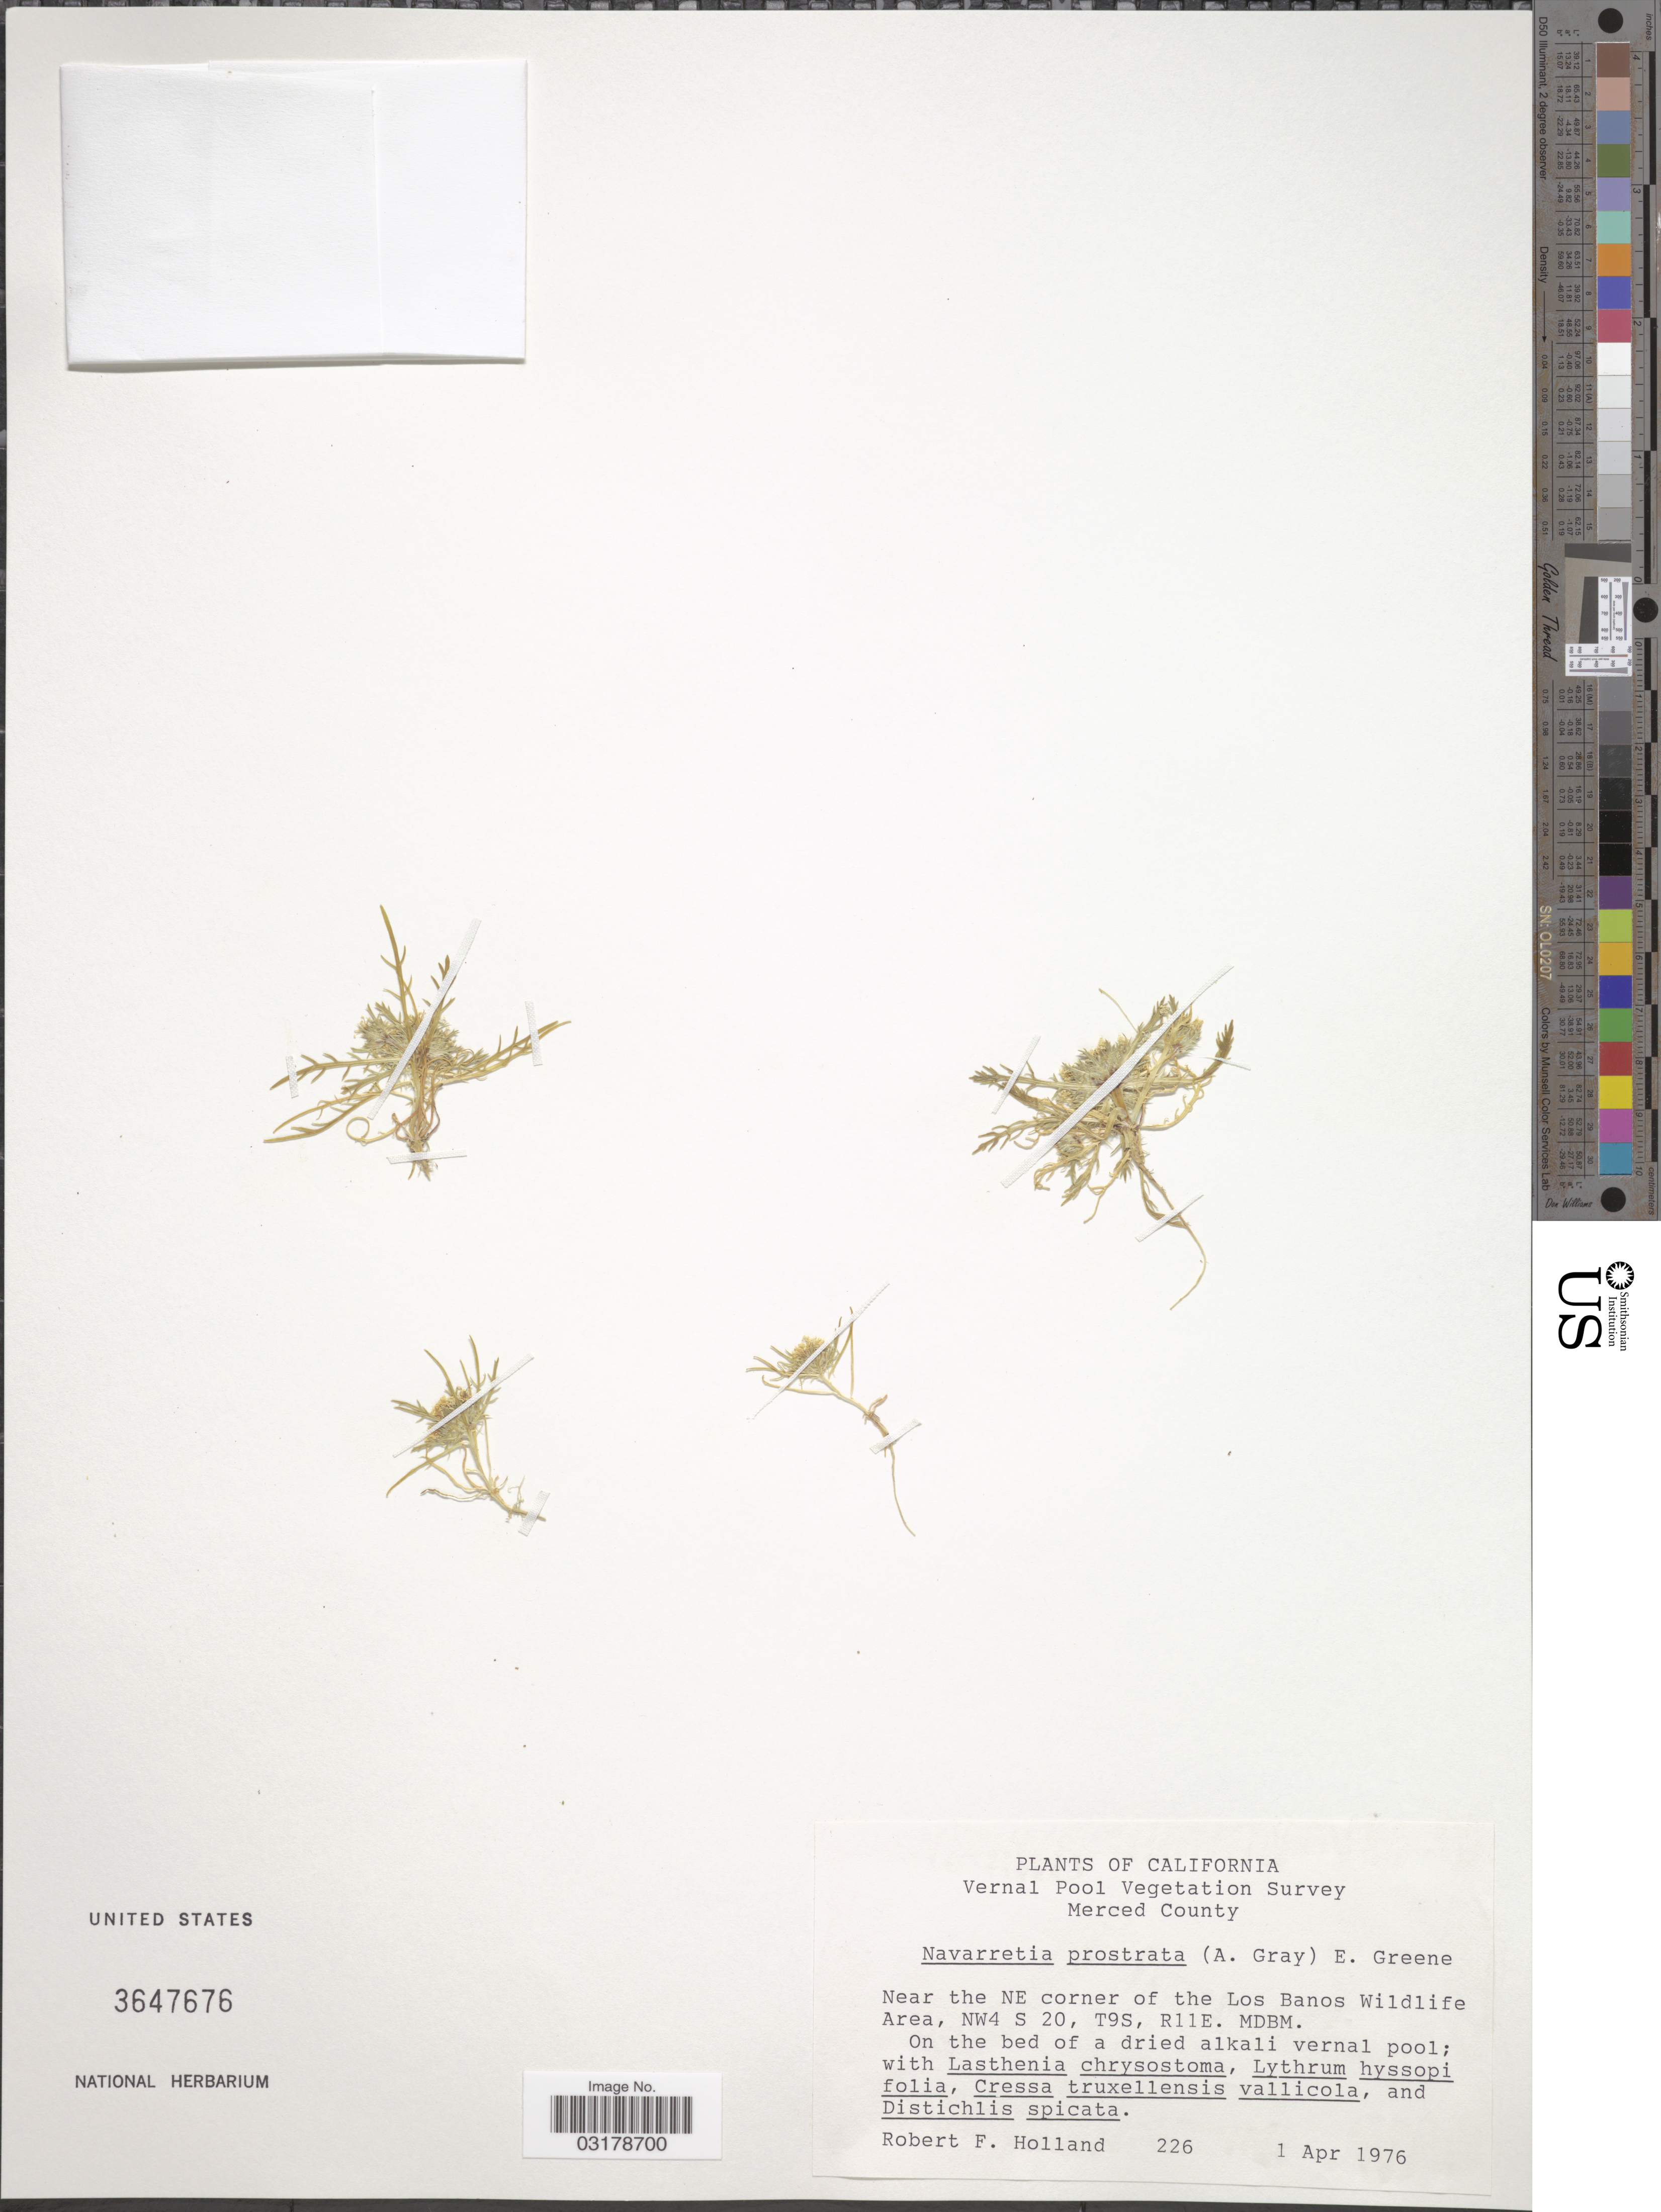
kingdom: Plantae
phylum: Tracheophyta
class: Magnoliopsida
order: Ericales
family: Polemoniaceae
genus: Navarretia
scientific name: Navarretia prostrata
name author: (A. Gray) S.W. Greene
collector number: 226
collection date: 1976-04-01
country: United States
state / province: California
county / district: Merced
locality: Vernal Pool Vegetation Survey. Merced County. Near the NE corner of the Los Banos Wildlife Area, NW4 S 20, T9S, R11E. MDBM.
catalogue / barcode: US 3647676